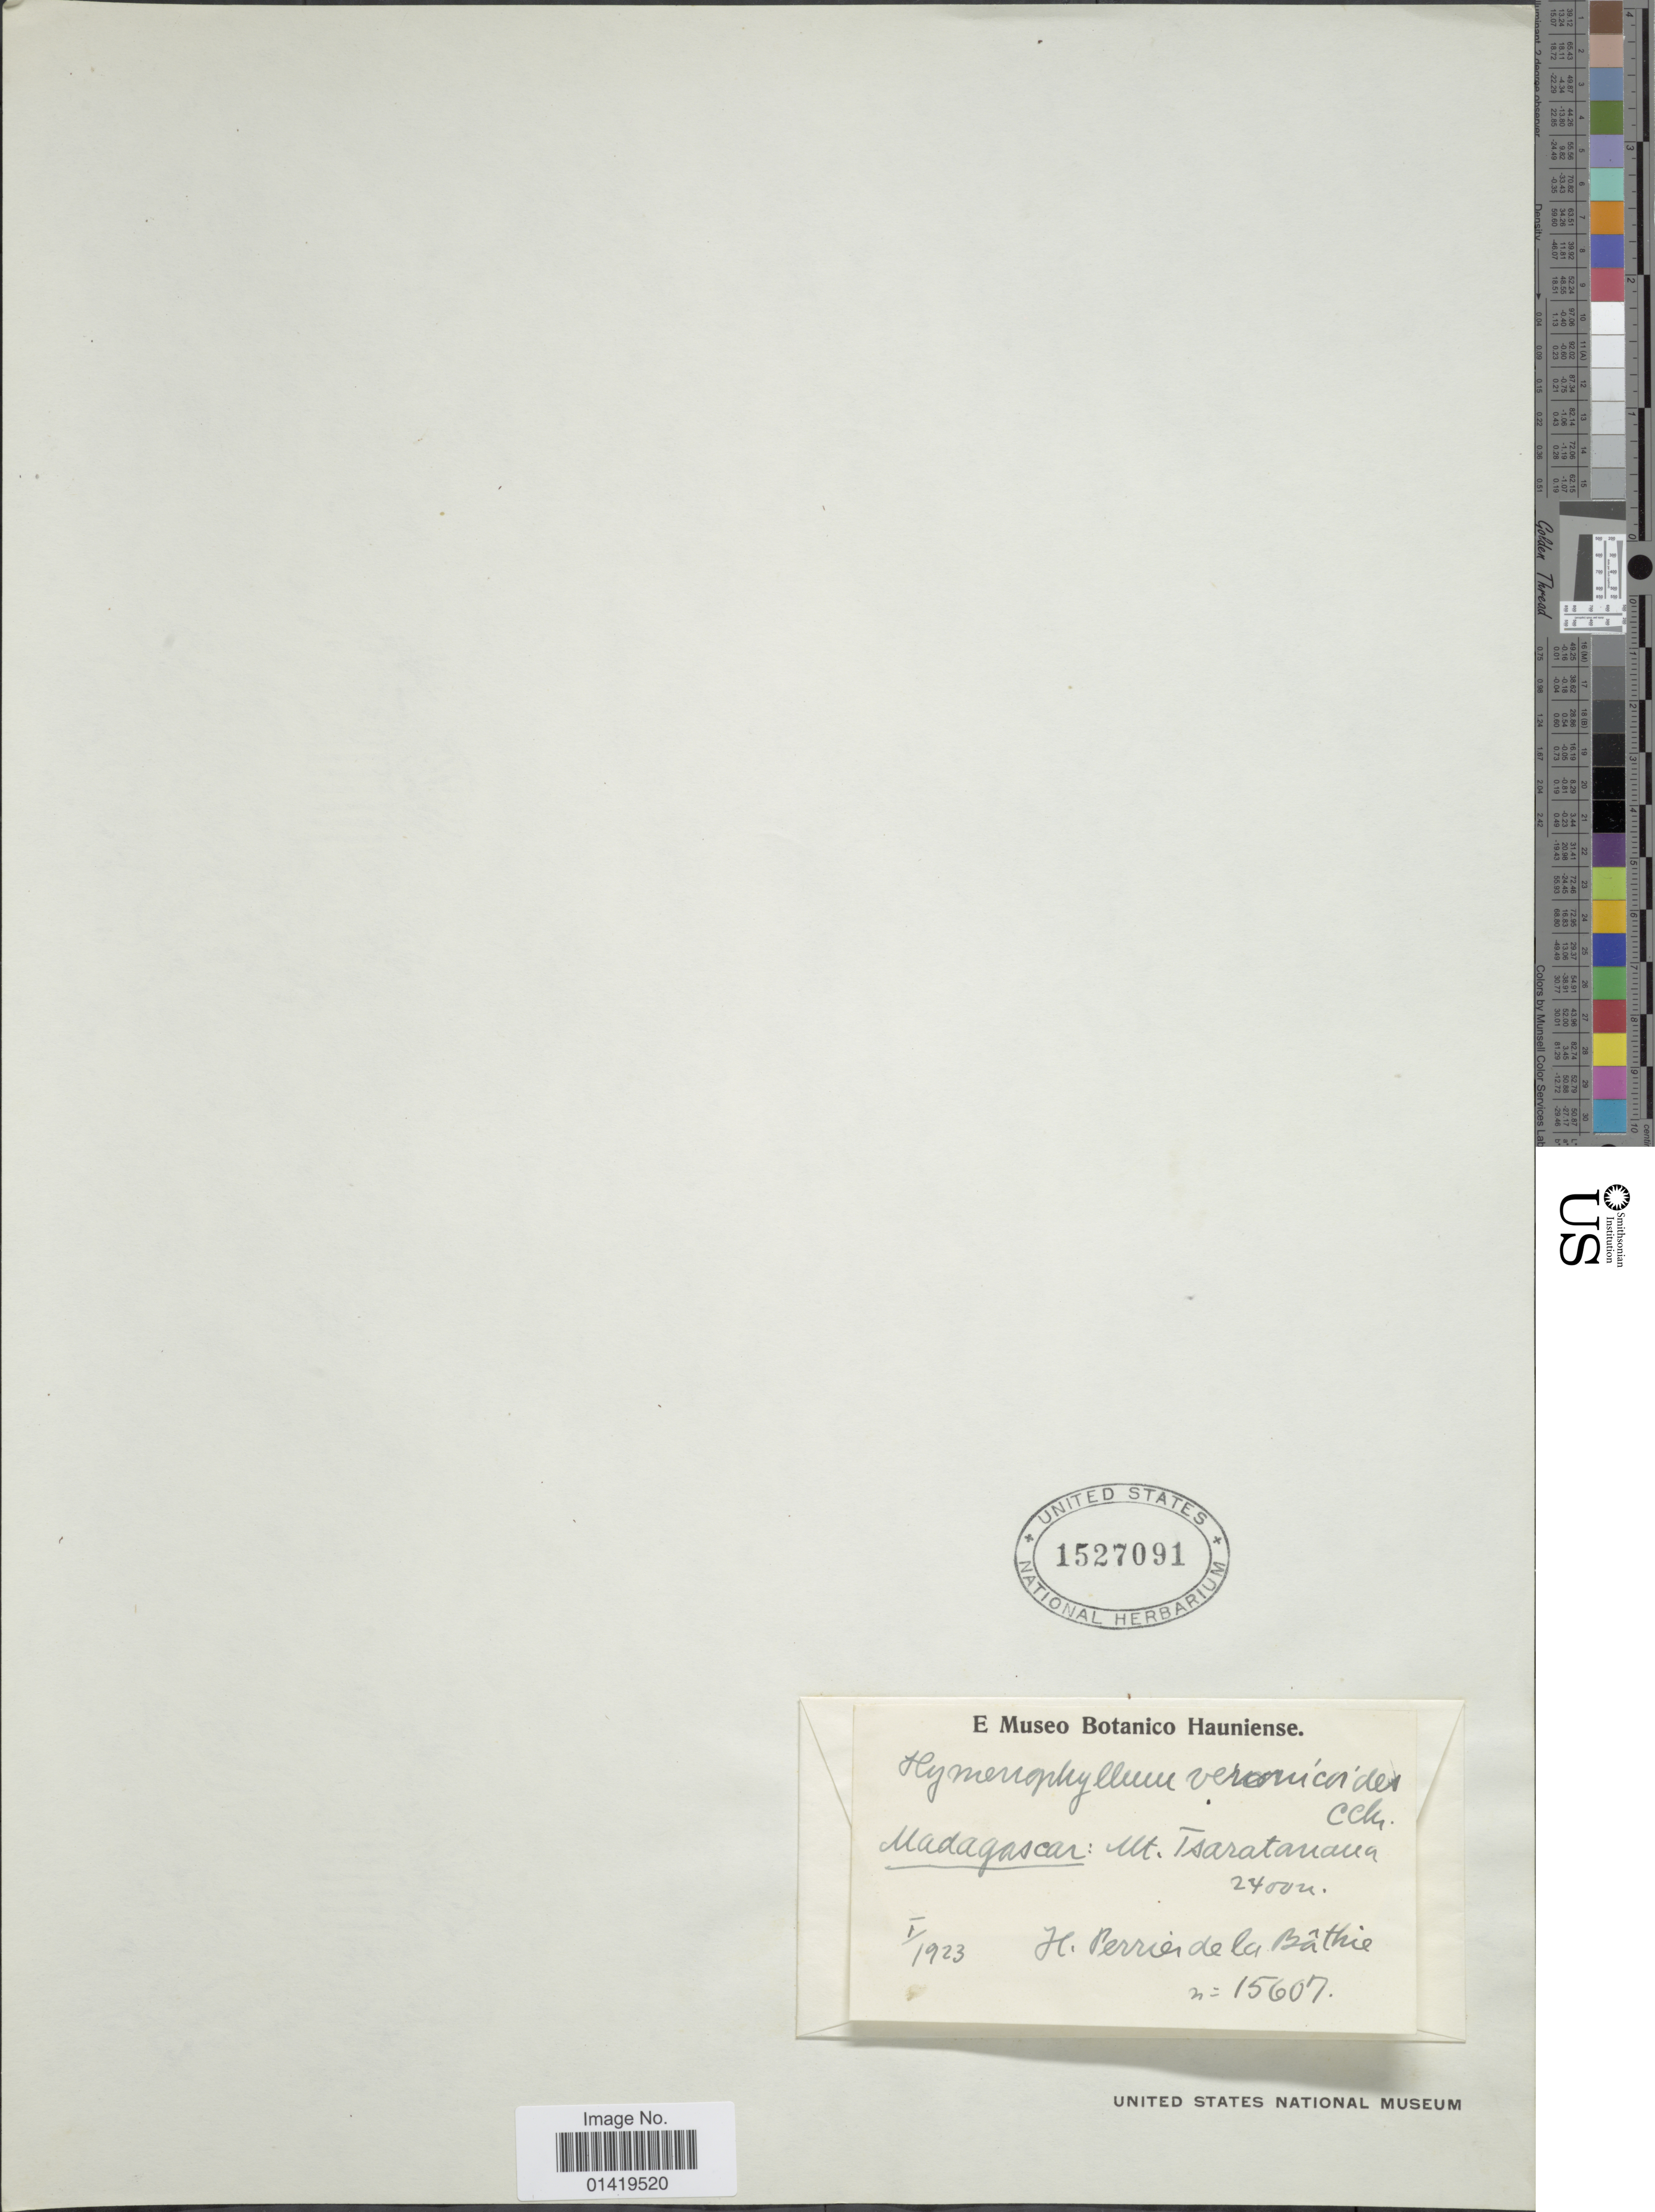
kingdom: Plantae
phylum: Tracheophyta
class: Polypodiopsida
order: Hymenophyllales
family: Hymenophyllaceae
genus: Hymenophyllum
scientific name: Hymenophyllum veronicoides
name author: C. Chr.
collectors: H. Perrier de la Bâthie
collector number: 15607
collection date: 1923-01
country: Madagascar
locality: Mt. Tsaratanana.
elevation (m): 2400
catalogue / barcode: US 1527091